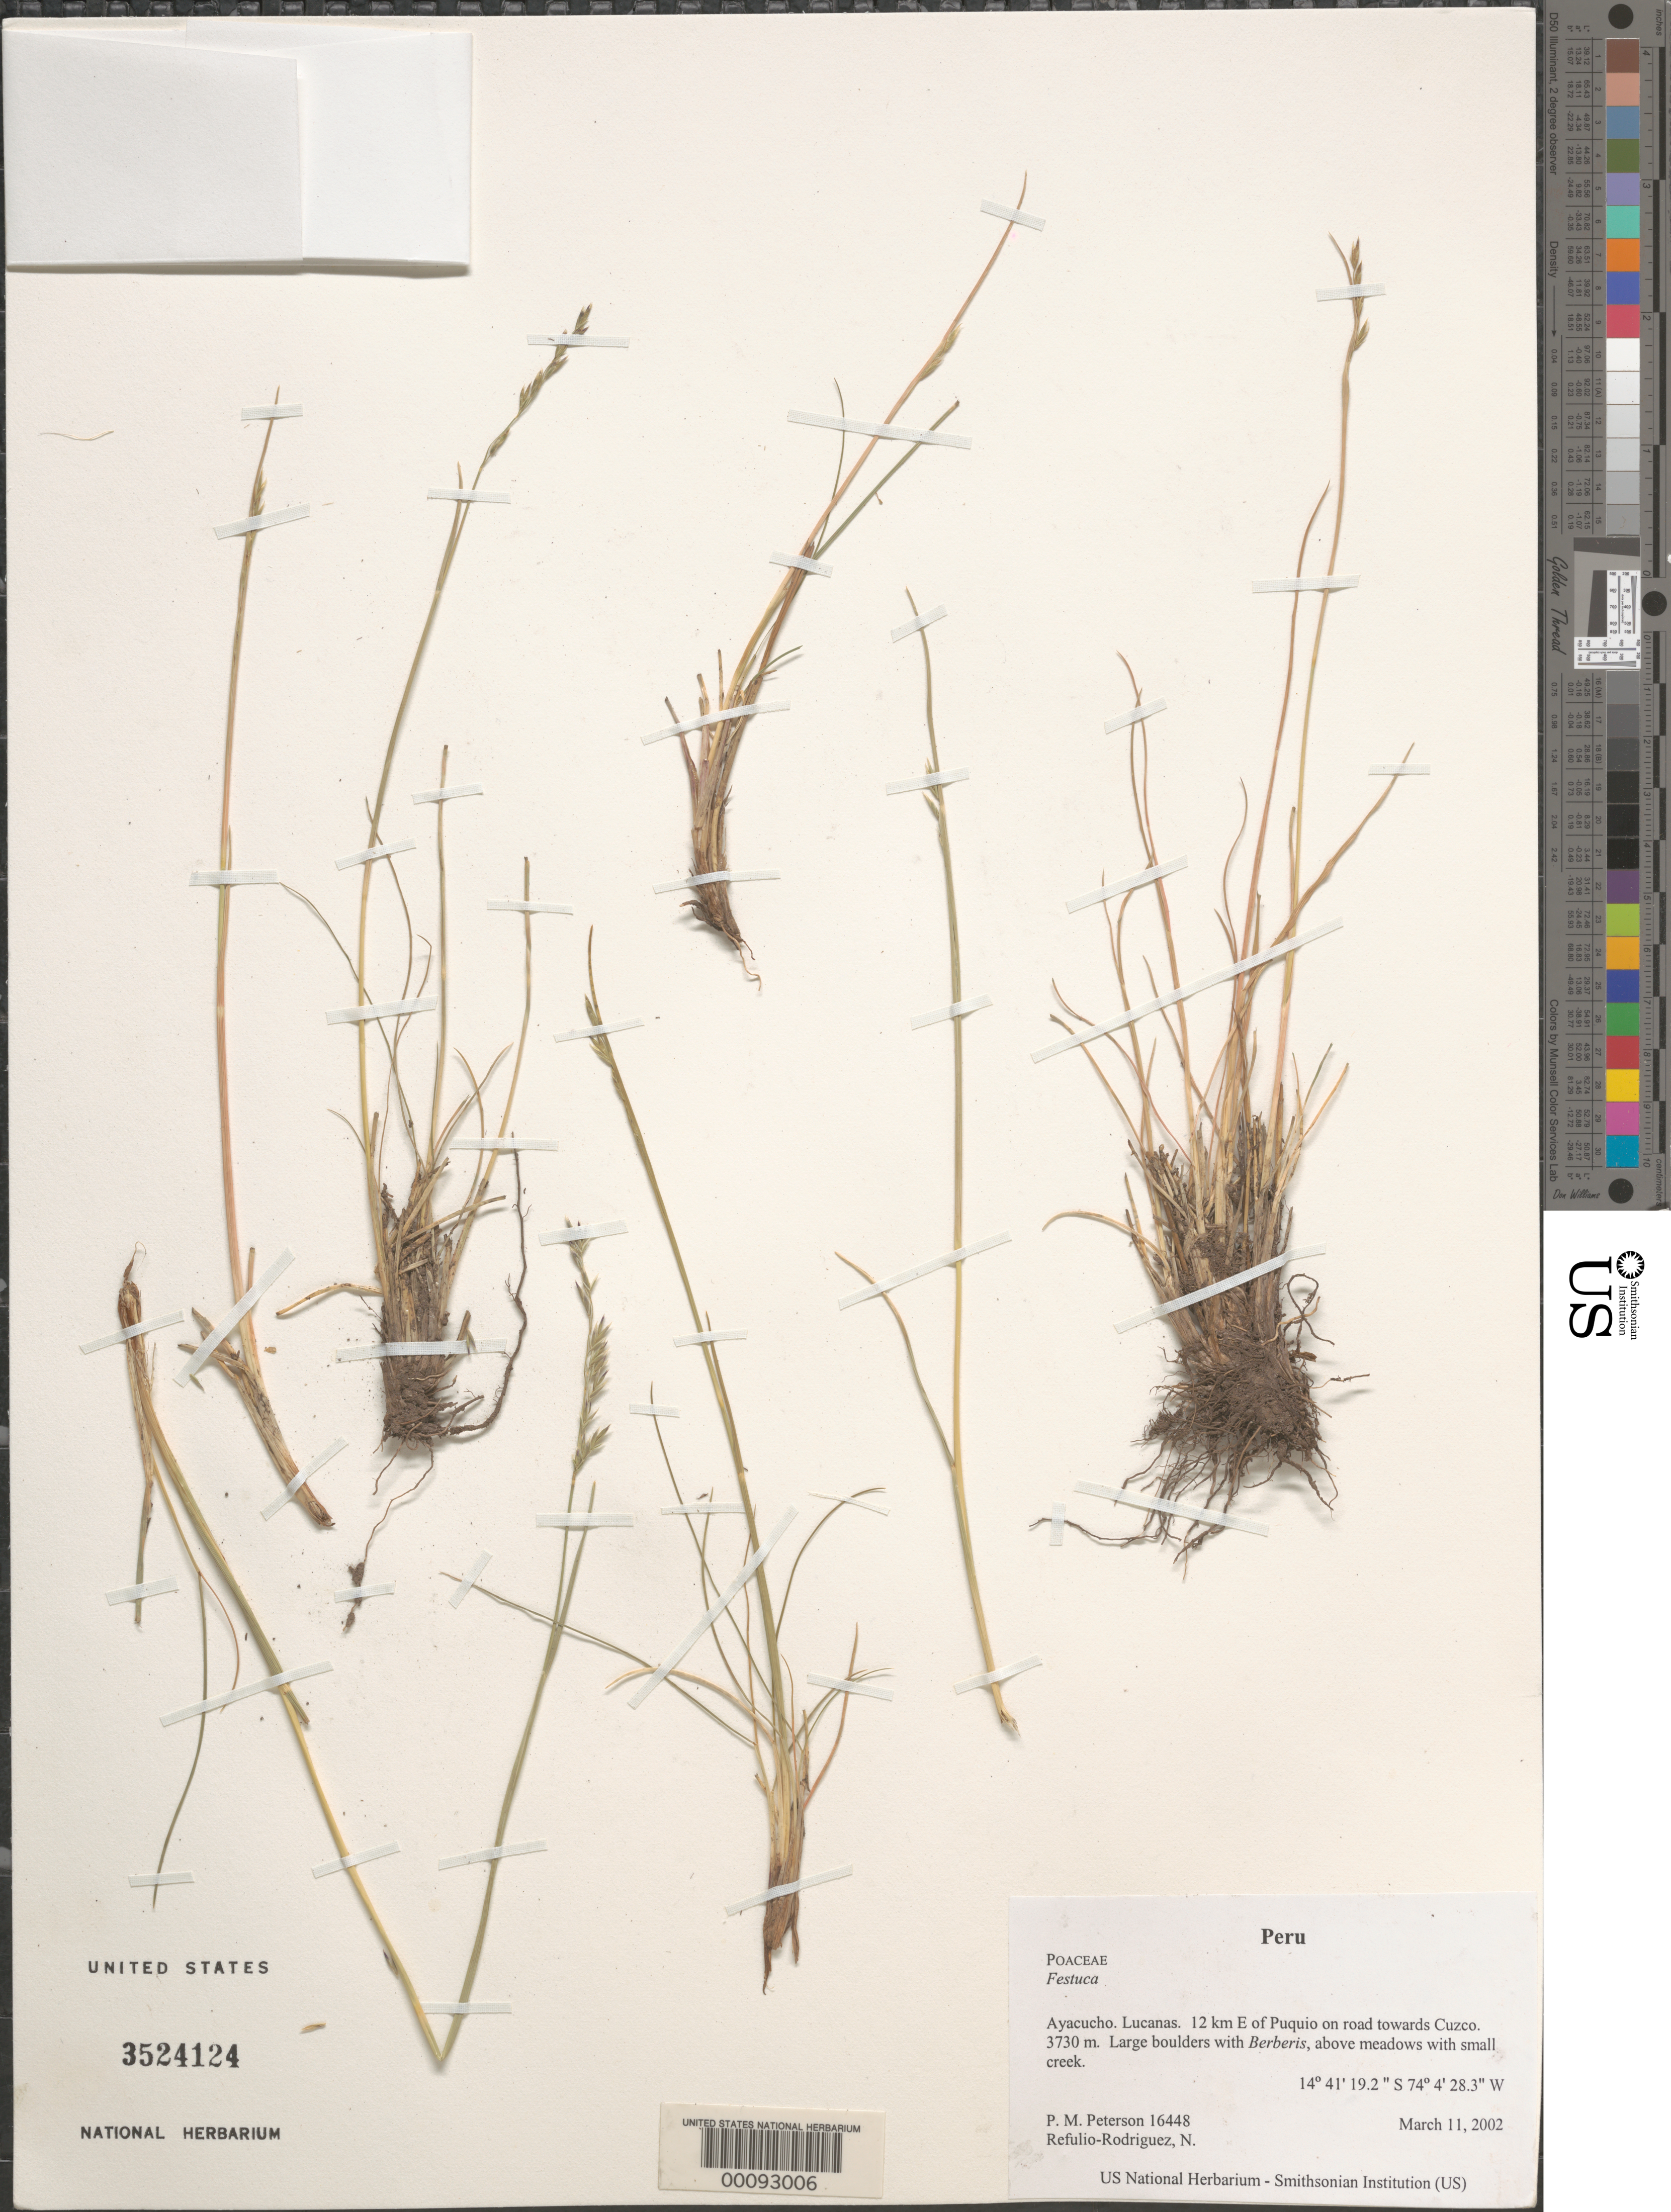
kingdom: Plantae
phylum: Tracheophyta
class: Liliopsida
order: Poales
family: Poaceae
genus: Festuca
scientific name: Festuca sp.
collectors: P. M. Peterson & N. Refulio-Rodríguez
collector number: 16448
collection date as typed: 11 Mar 2002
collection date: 2002-03-11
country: Peru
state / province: Ayacucho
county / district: Lucanas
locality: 12 km E of Puquio on road towards Cuzco.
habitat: Large boulders with ~Berberis~, above meadows with small creek.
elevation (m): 3730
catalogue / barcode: US 3524124